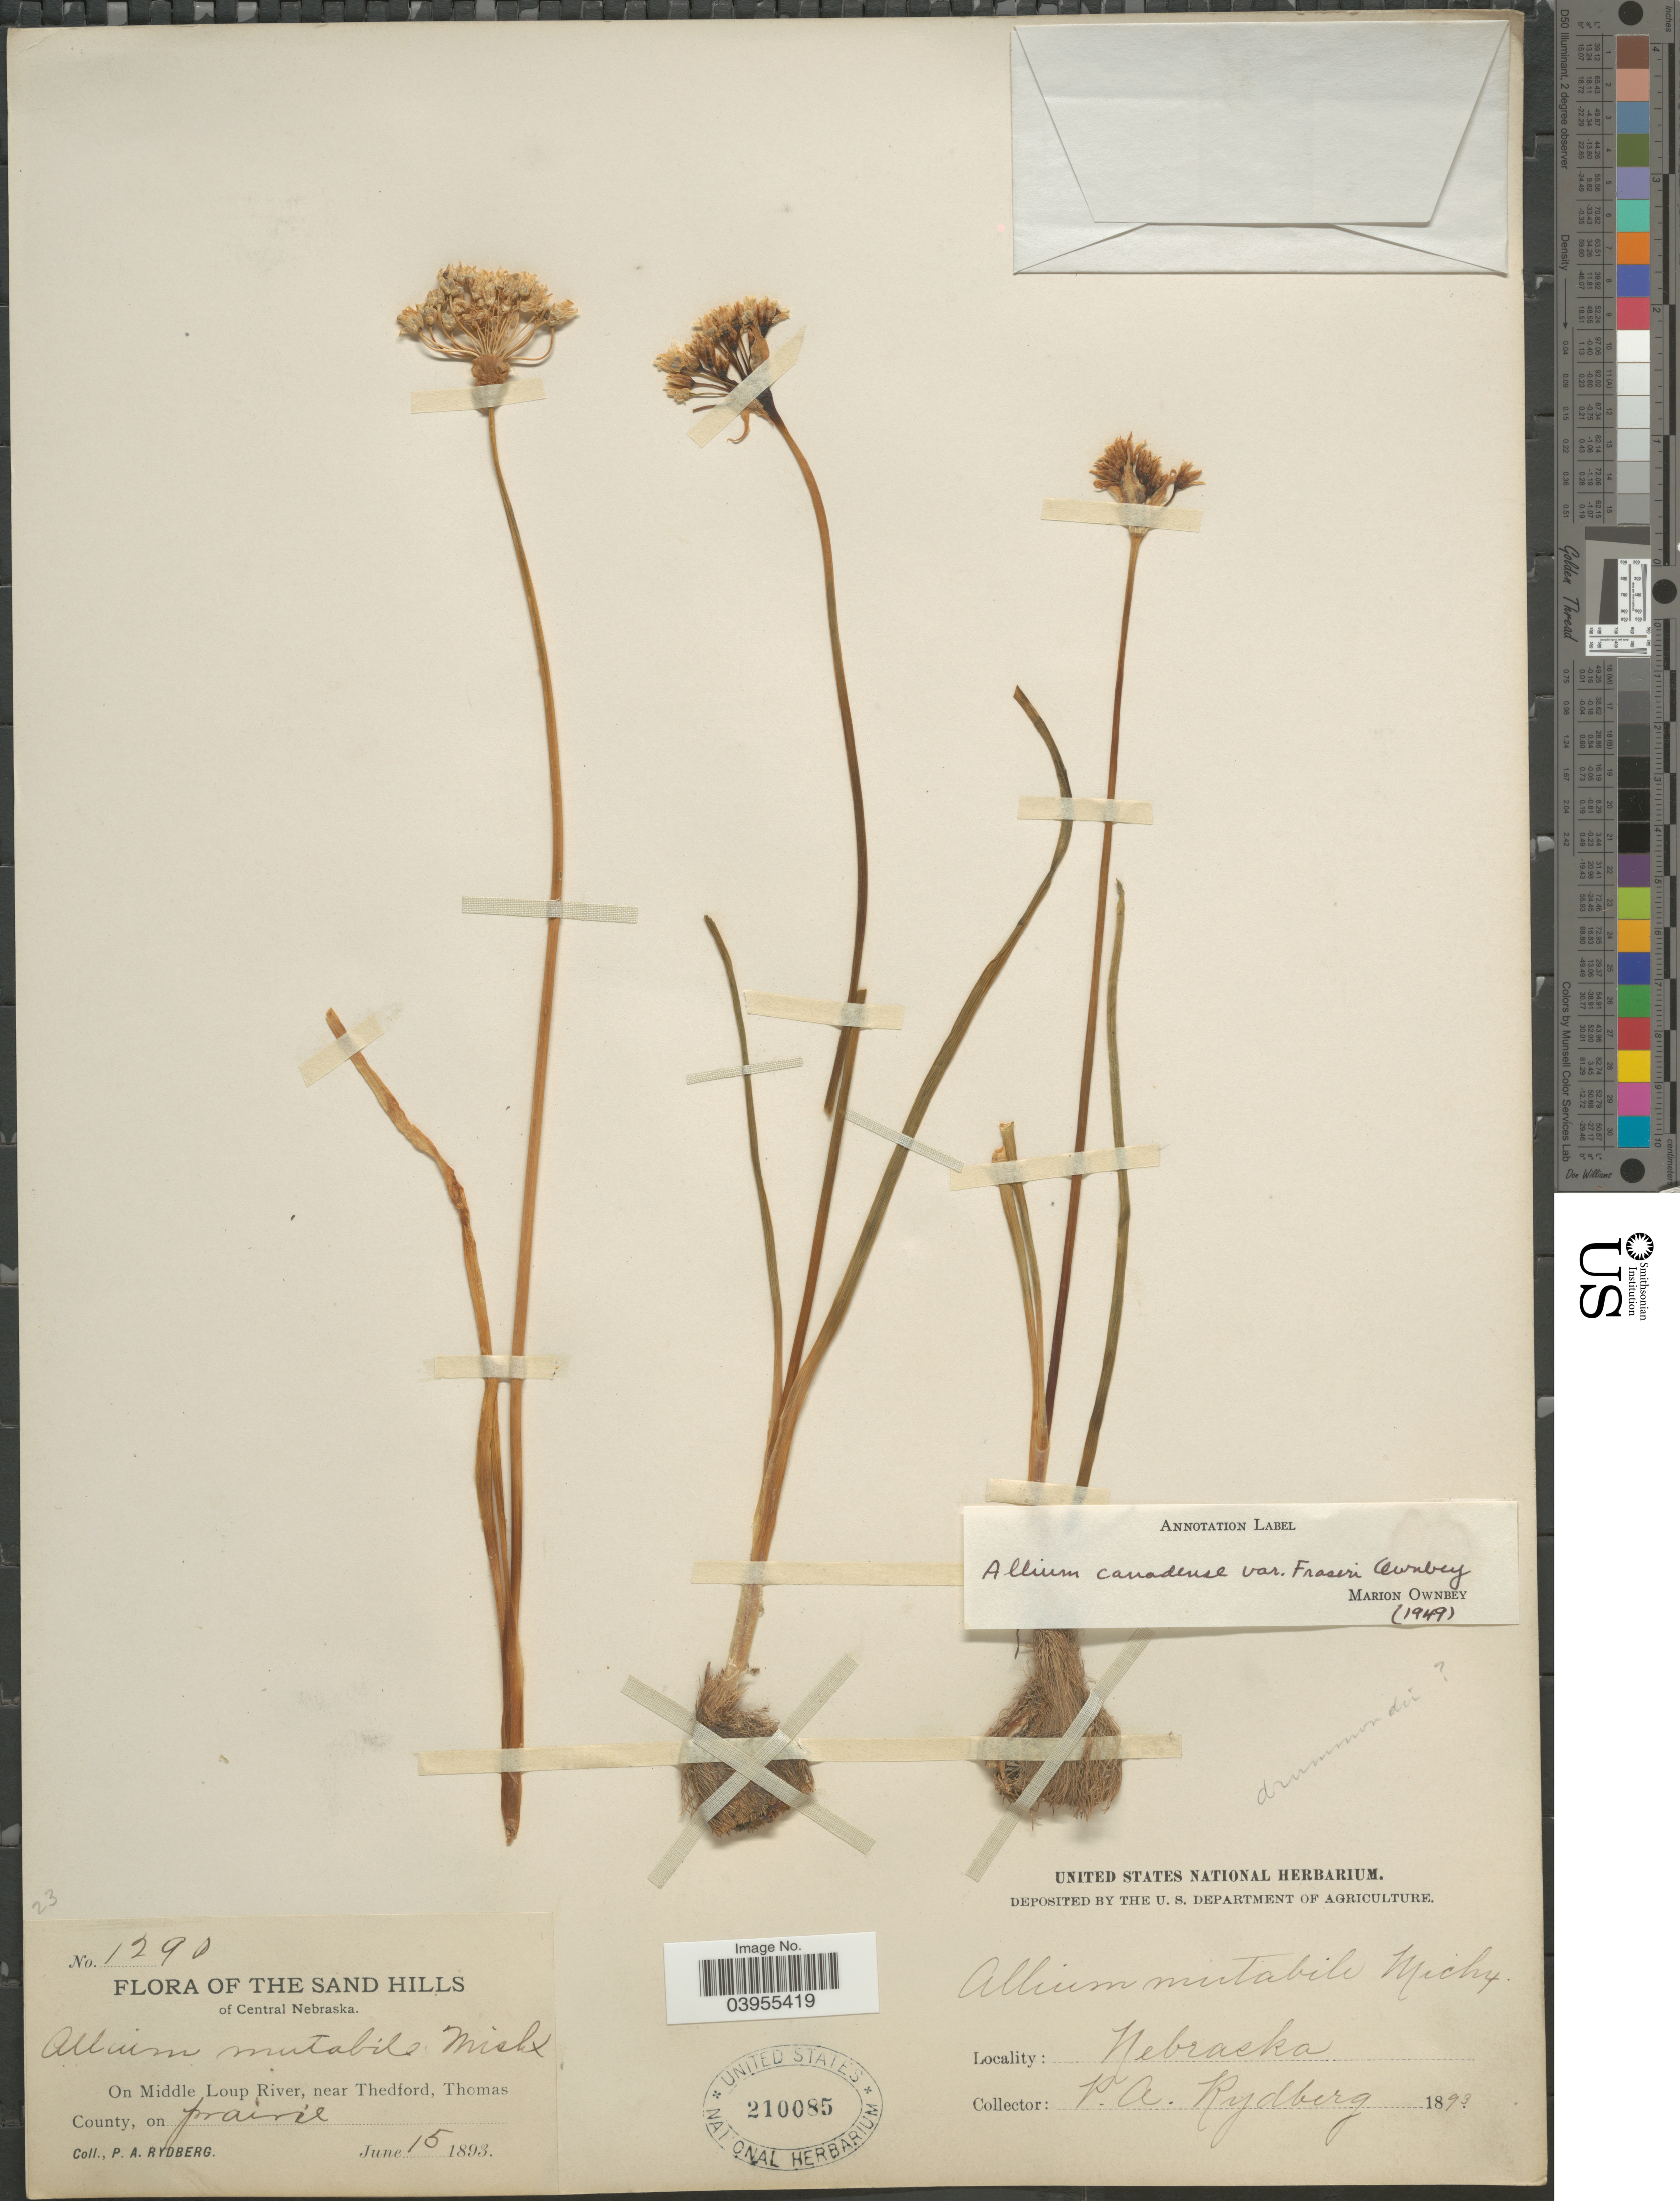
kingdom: Plantae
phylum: Tracheophyta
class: Liliopsida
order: Asparagales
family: Amaryllidaceae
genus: Allium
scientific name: Allium canadense var. fraseri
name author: Ownbey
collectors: P. A. Rydberg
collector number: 1290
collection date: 1893-06-15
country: United States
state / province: Nebraska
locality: The Sand Hills of Central Nebraska. On Middle Loup River, near Thedford, Thomas County.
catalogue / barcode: US 210085